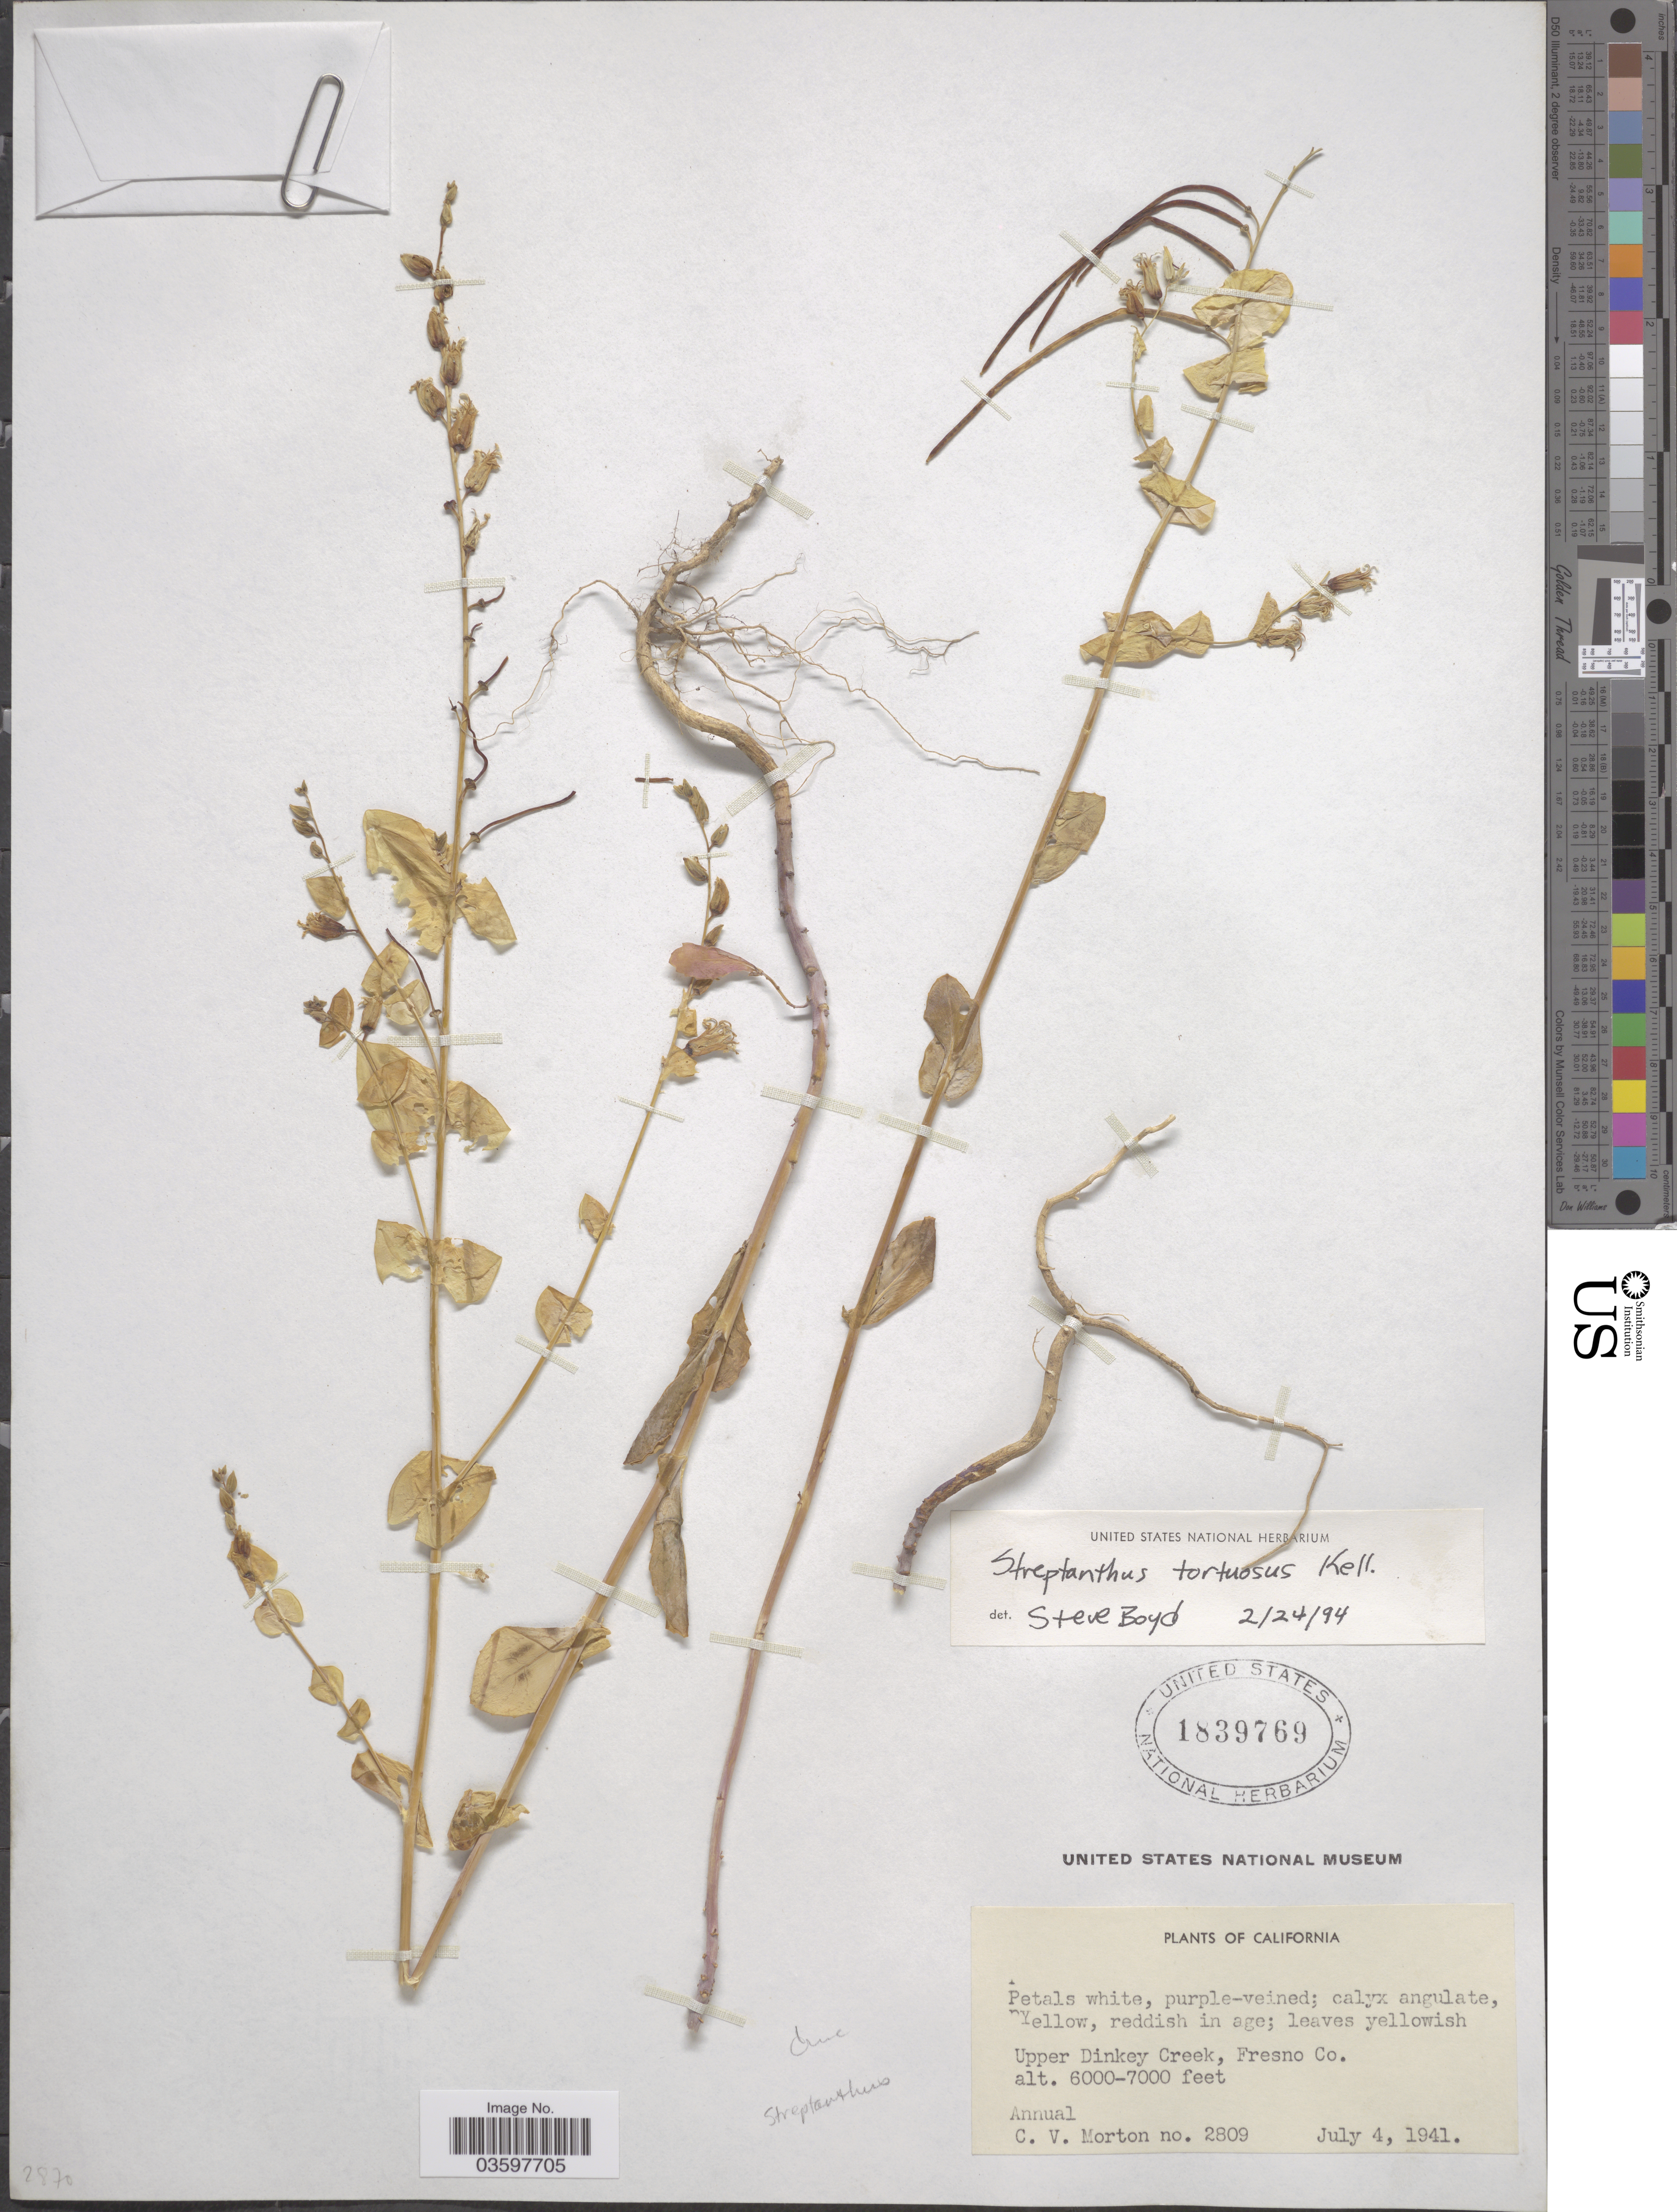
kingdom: Plantae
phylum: Tracheophyta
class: Magnoliopsida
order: Brassicales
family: Brassicaceae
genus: Streptanthus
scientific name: Streptanthus tortuosus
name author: Kellogg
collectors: C. V. Morton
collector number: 2809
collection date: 1941-07-04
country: United States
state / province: California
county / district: Fresno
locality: Upper Dinkey Creek, Fresno Co.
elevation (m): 1829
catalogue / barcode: US 1839769